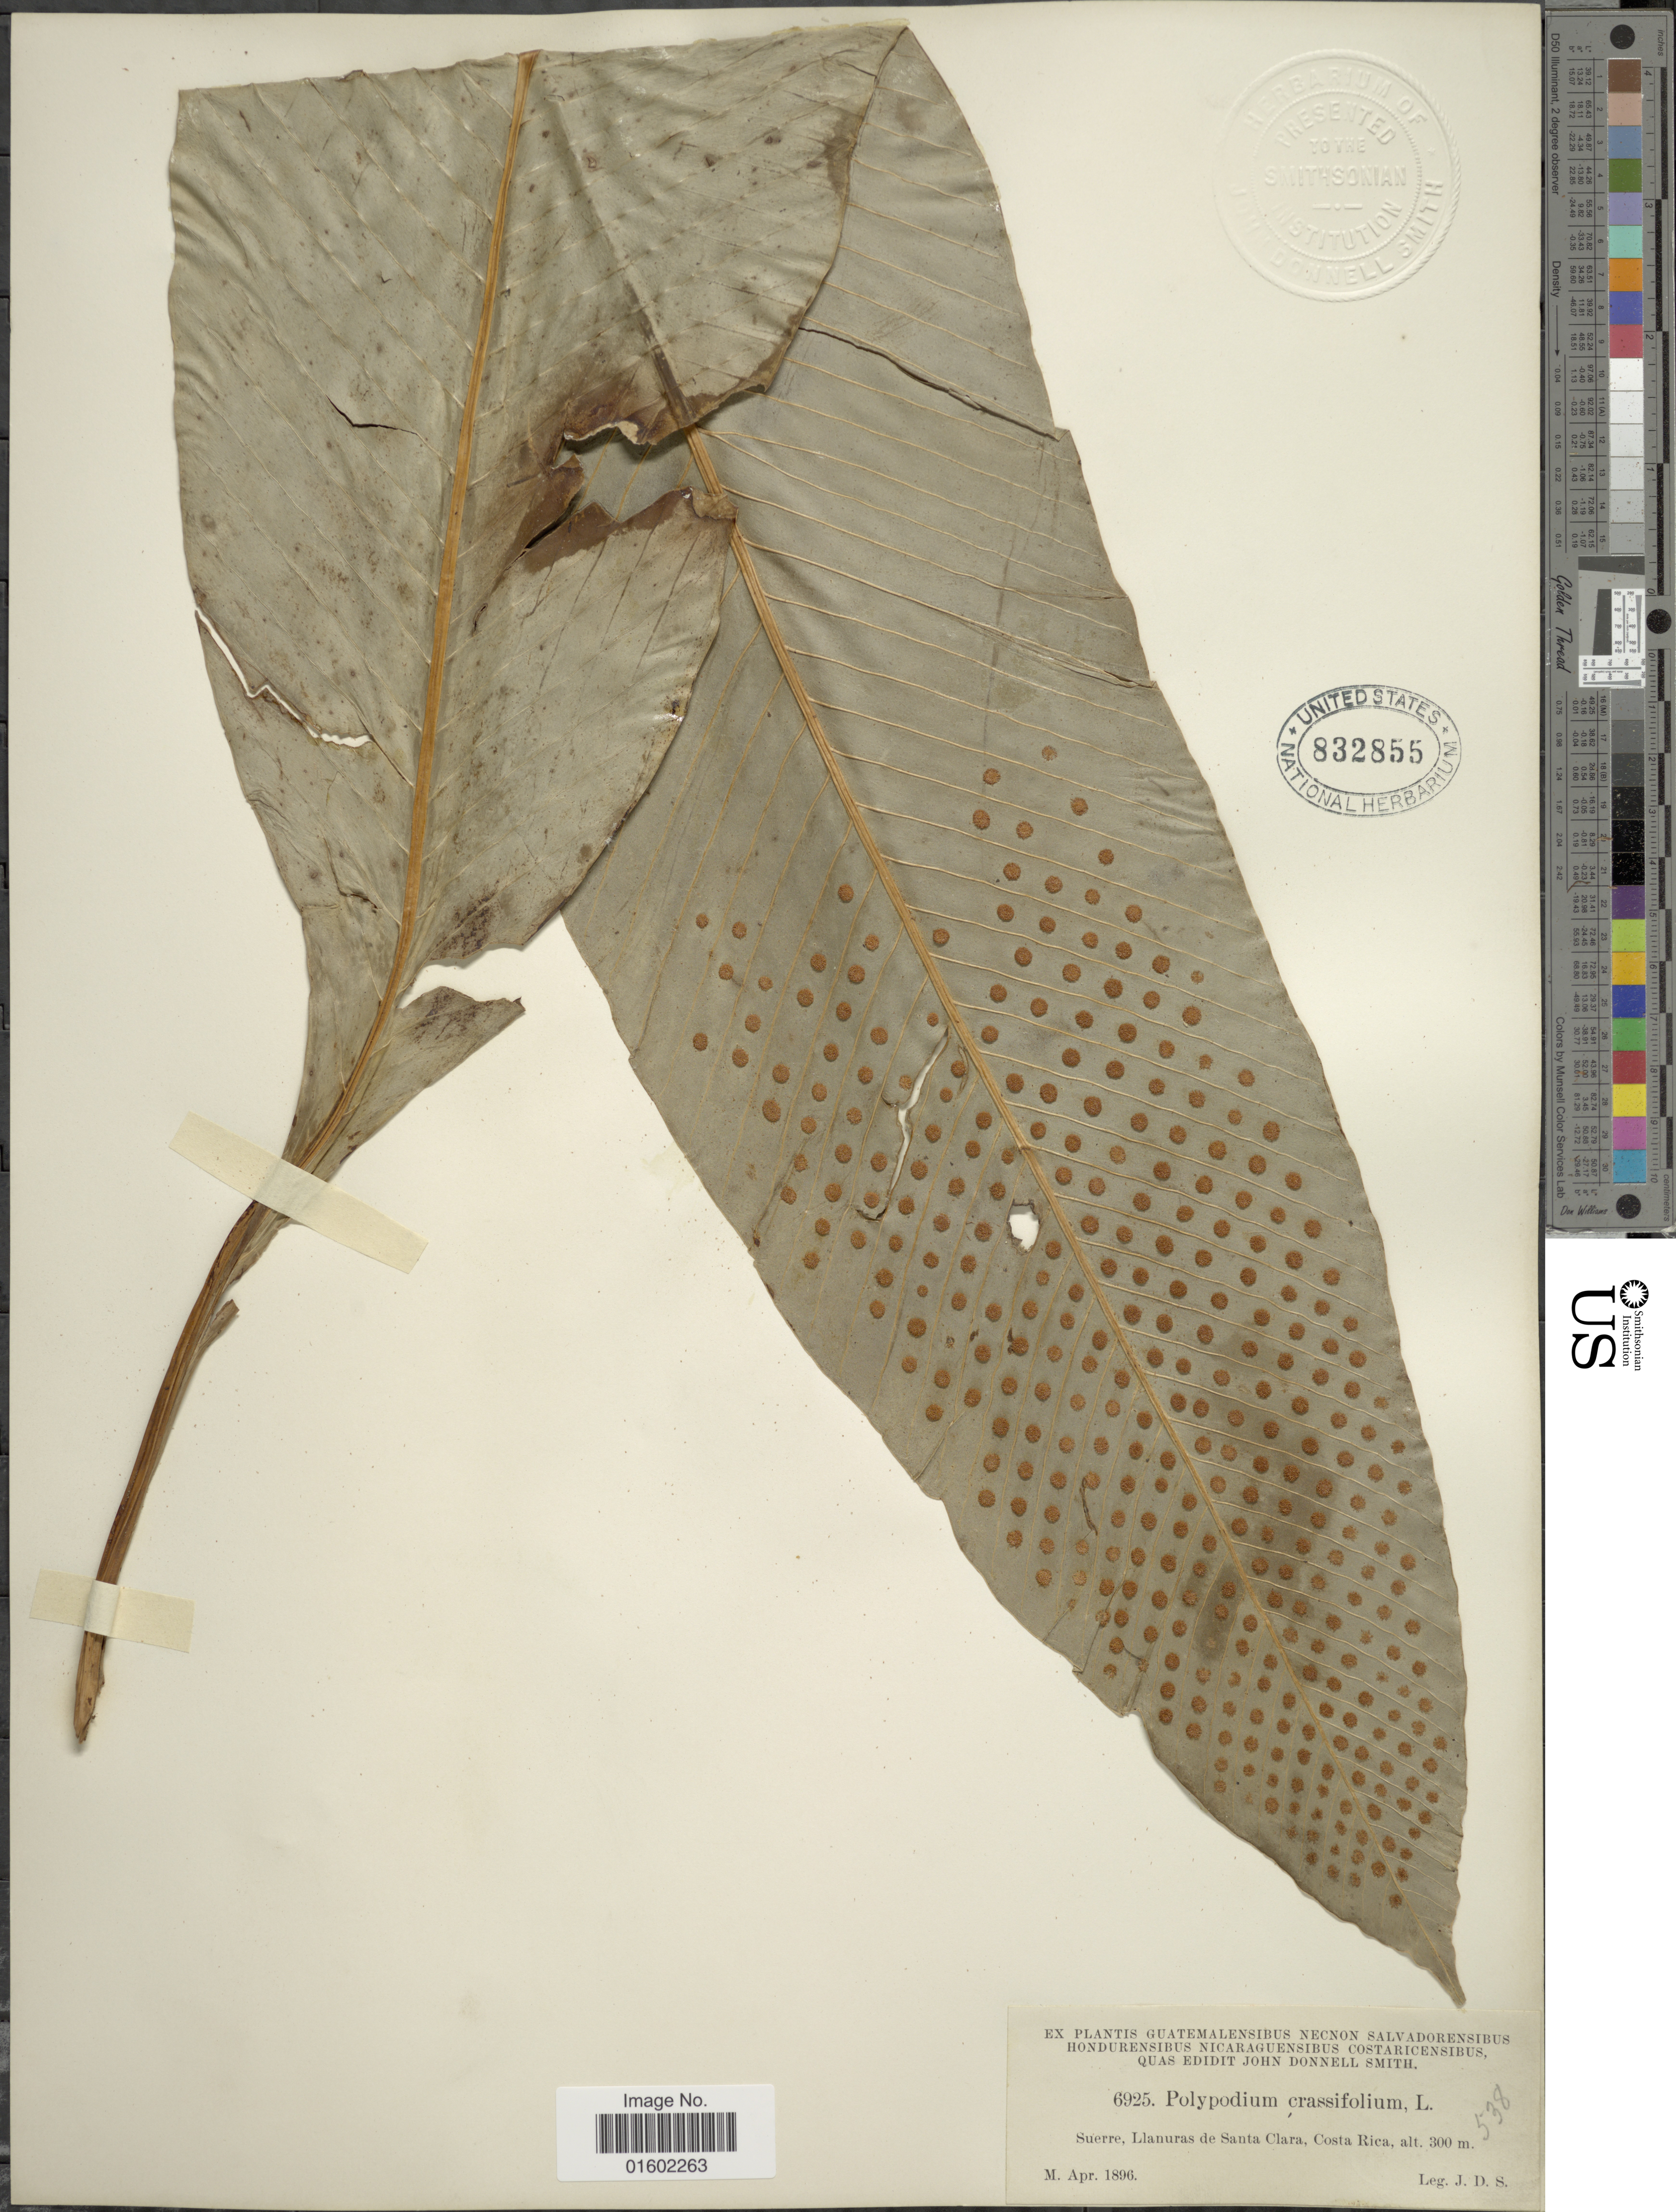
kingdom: Plantae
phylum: Tracheophyta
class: Polypodiopsida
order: Polypodiales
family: Polypodiaceae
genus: Niphidium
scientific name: Niphidium crassifolium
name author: (L.) Lellinger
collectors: J. Donnell Smith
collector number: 6925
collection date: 1896-04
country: Costa Rica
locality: Suerre, Llanuras de Santa Clara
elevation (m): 300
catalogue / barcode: US 832855